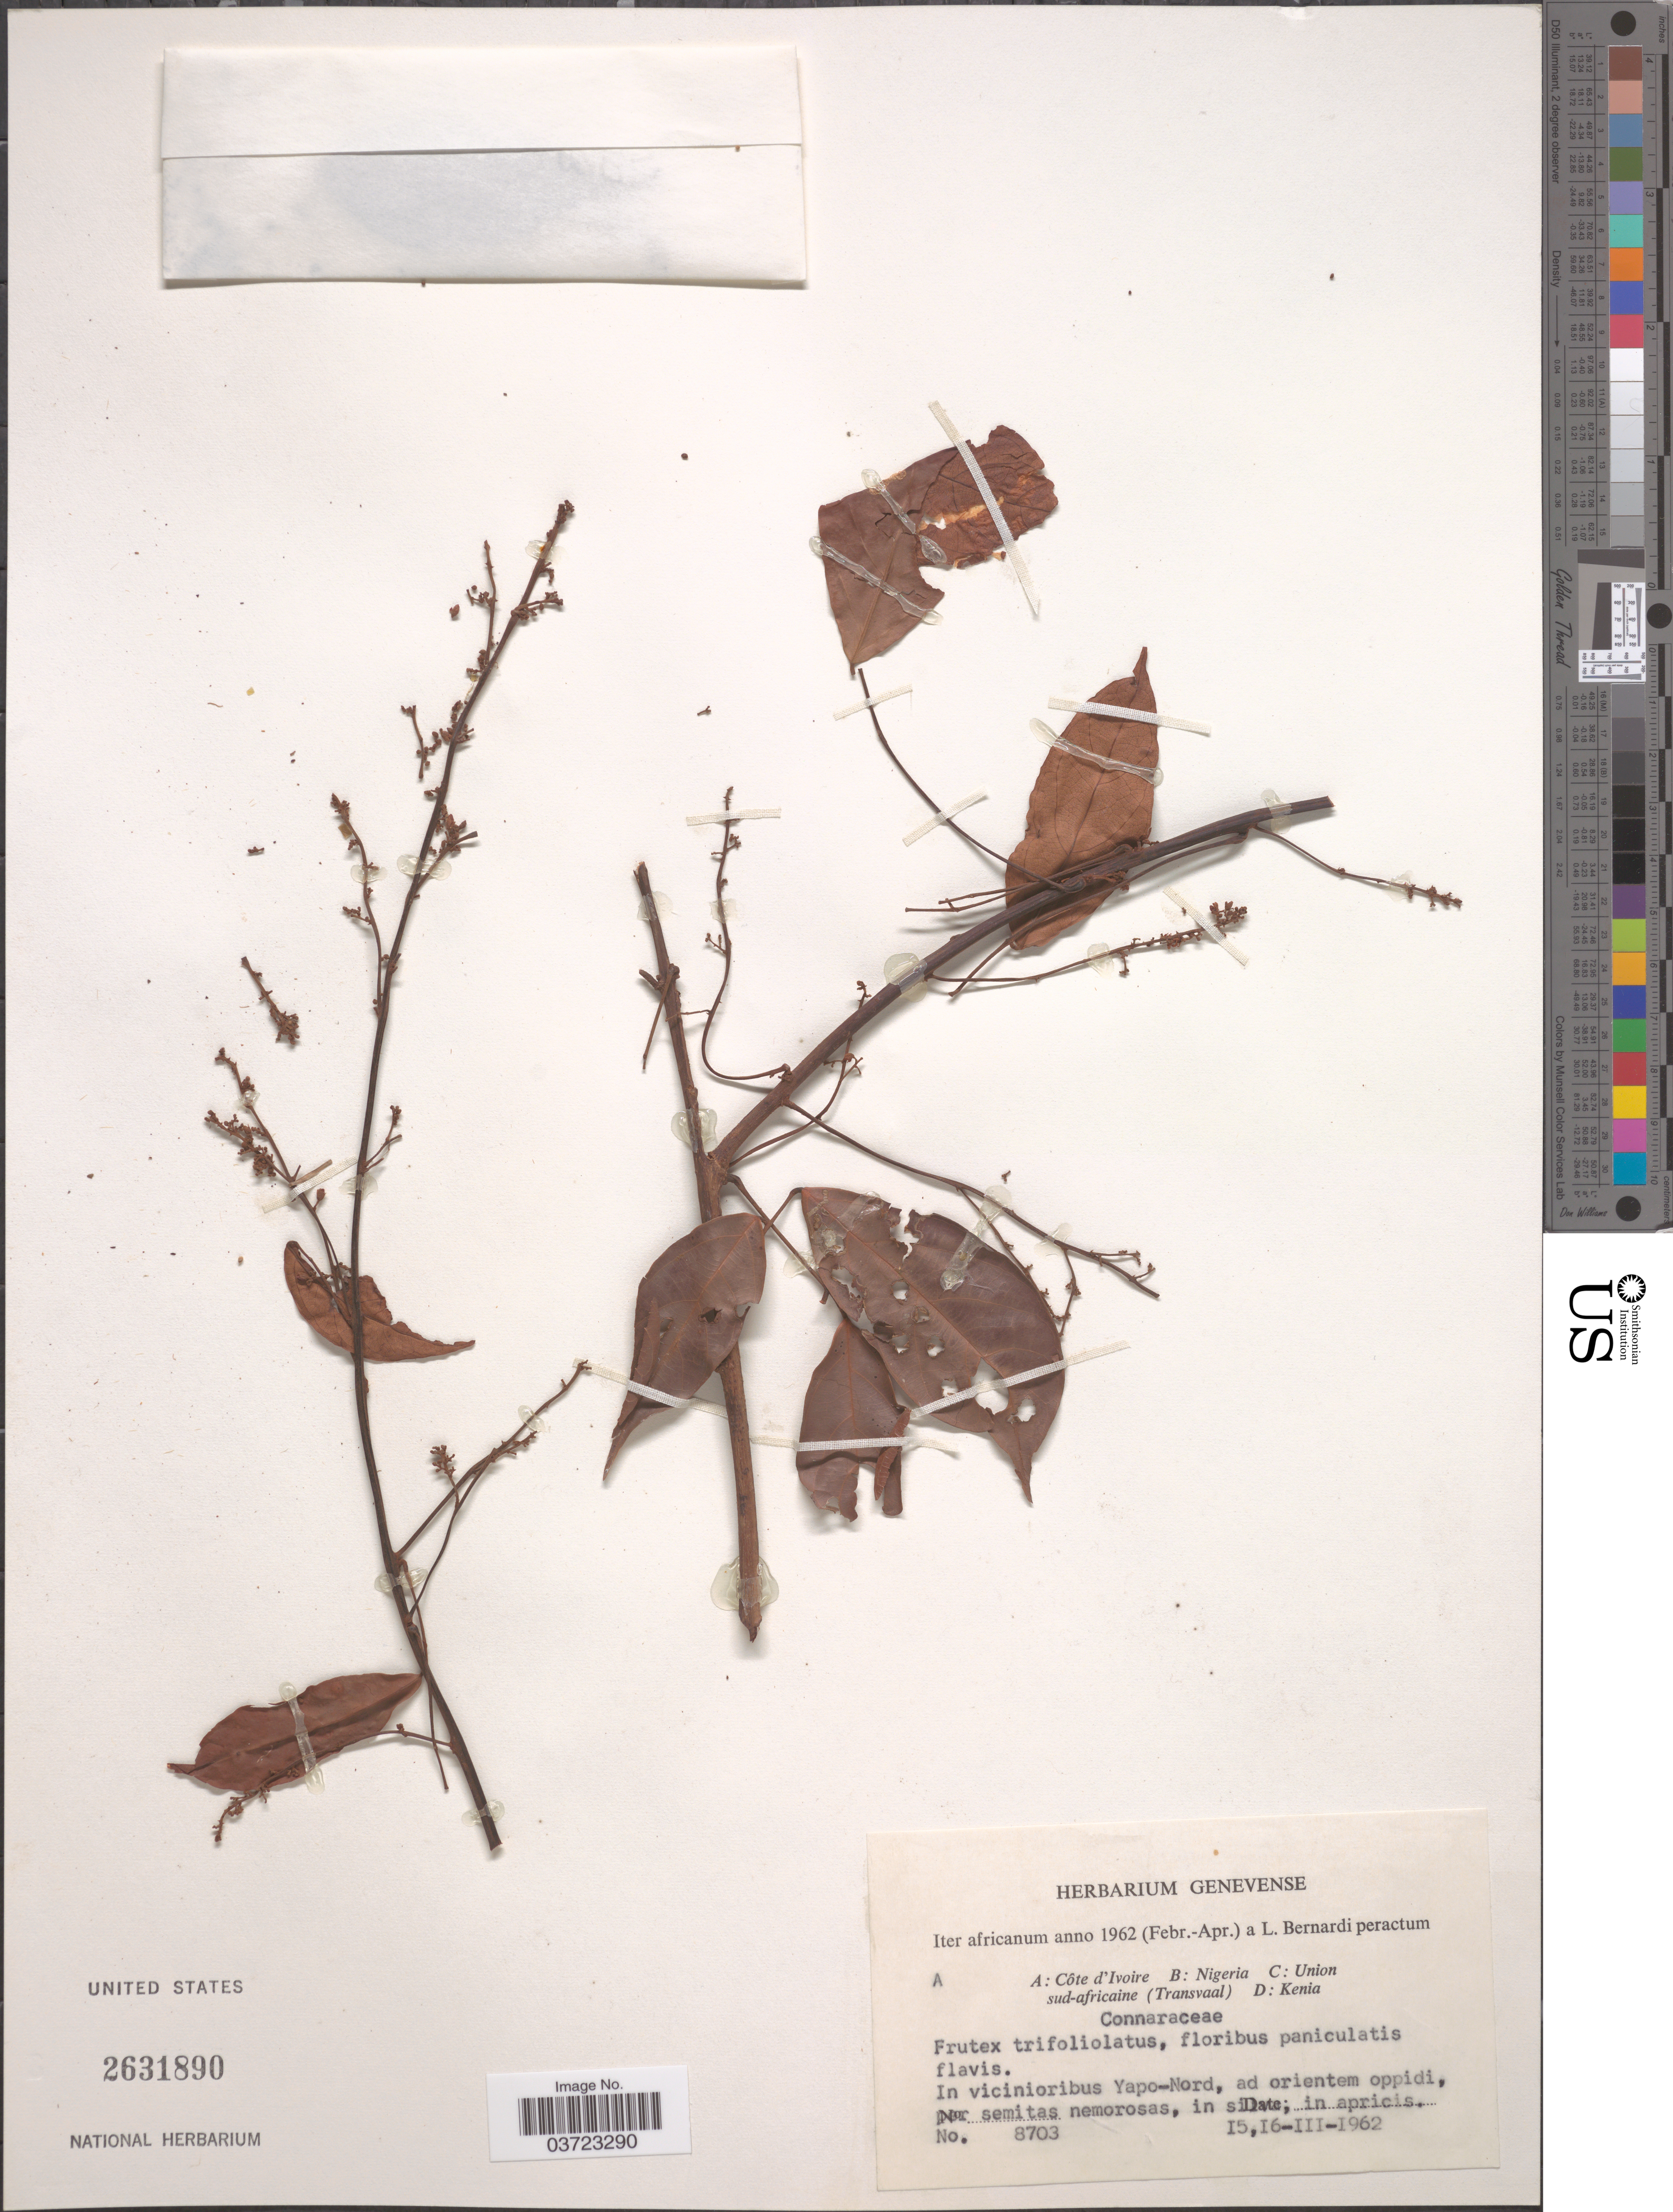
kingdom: Plantae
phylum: Tracheophyta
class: Magnoliopsida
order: Oxalidales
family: Connaraceae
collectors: L. Bernardi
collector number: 8703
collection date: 1962-03-15/1962-03-16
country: Ivory Coast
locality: Côte d'Ivoire, In vicinioribus Yapo-Nord, ad orientem oppidi.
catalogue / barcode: US 2631890